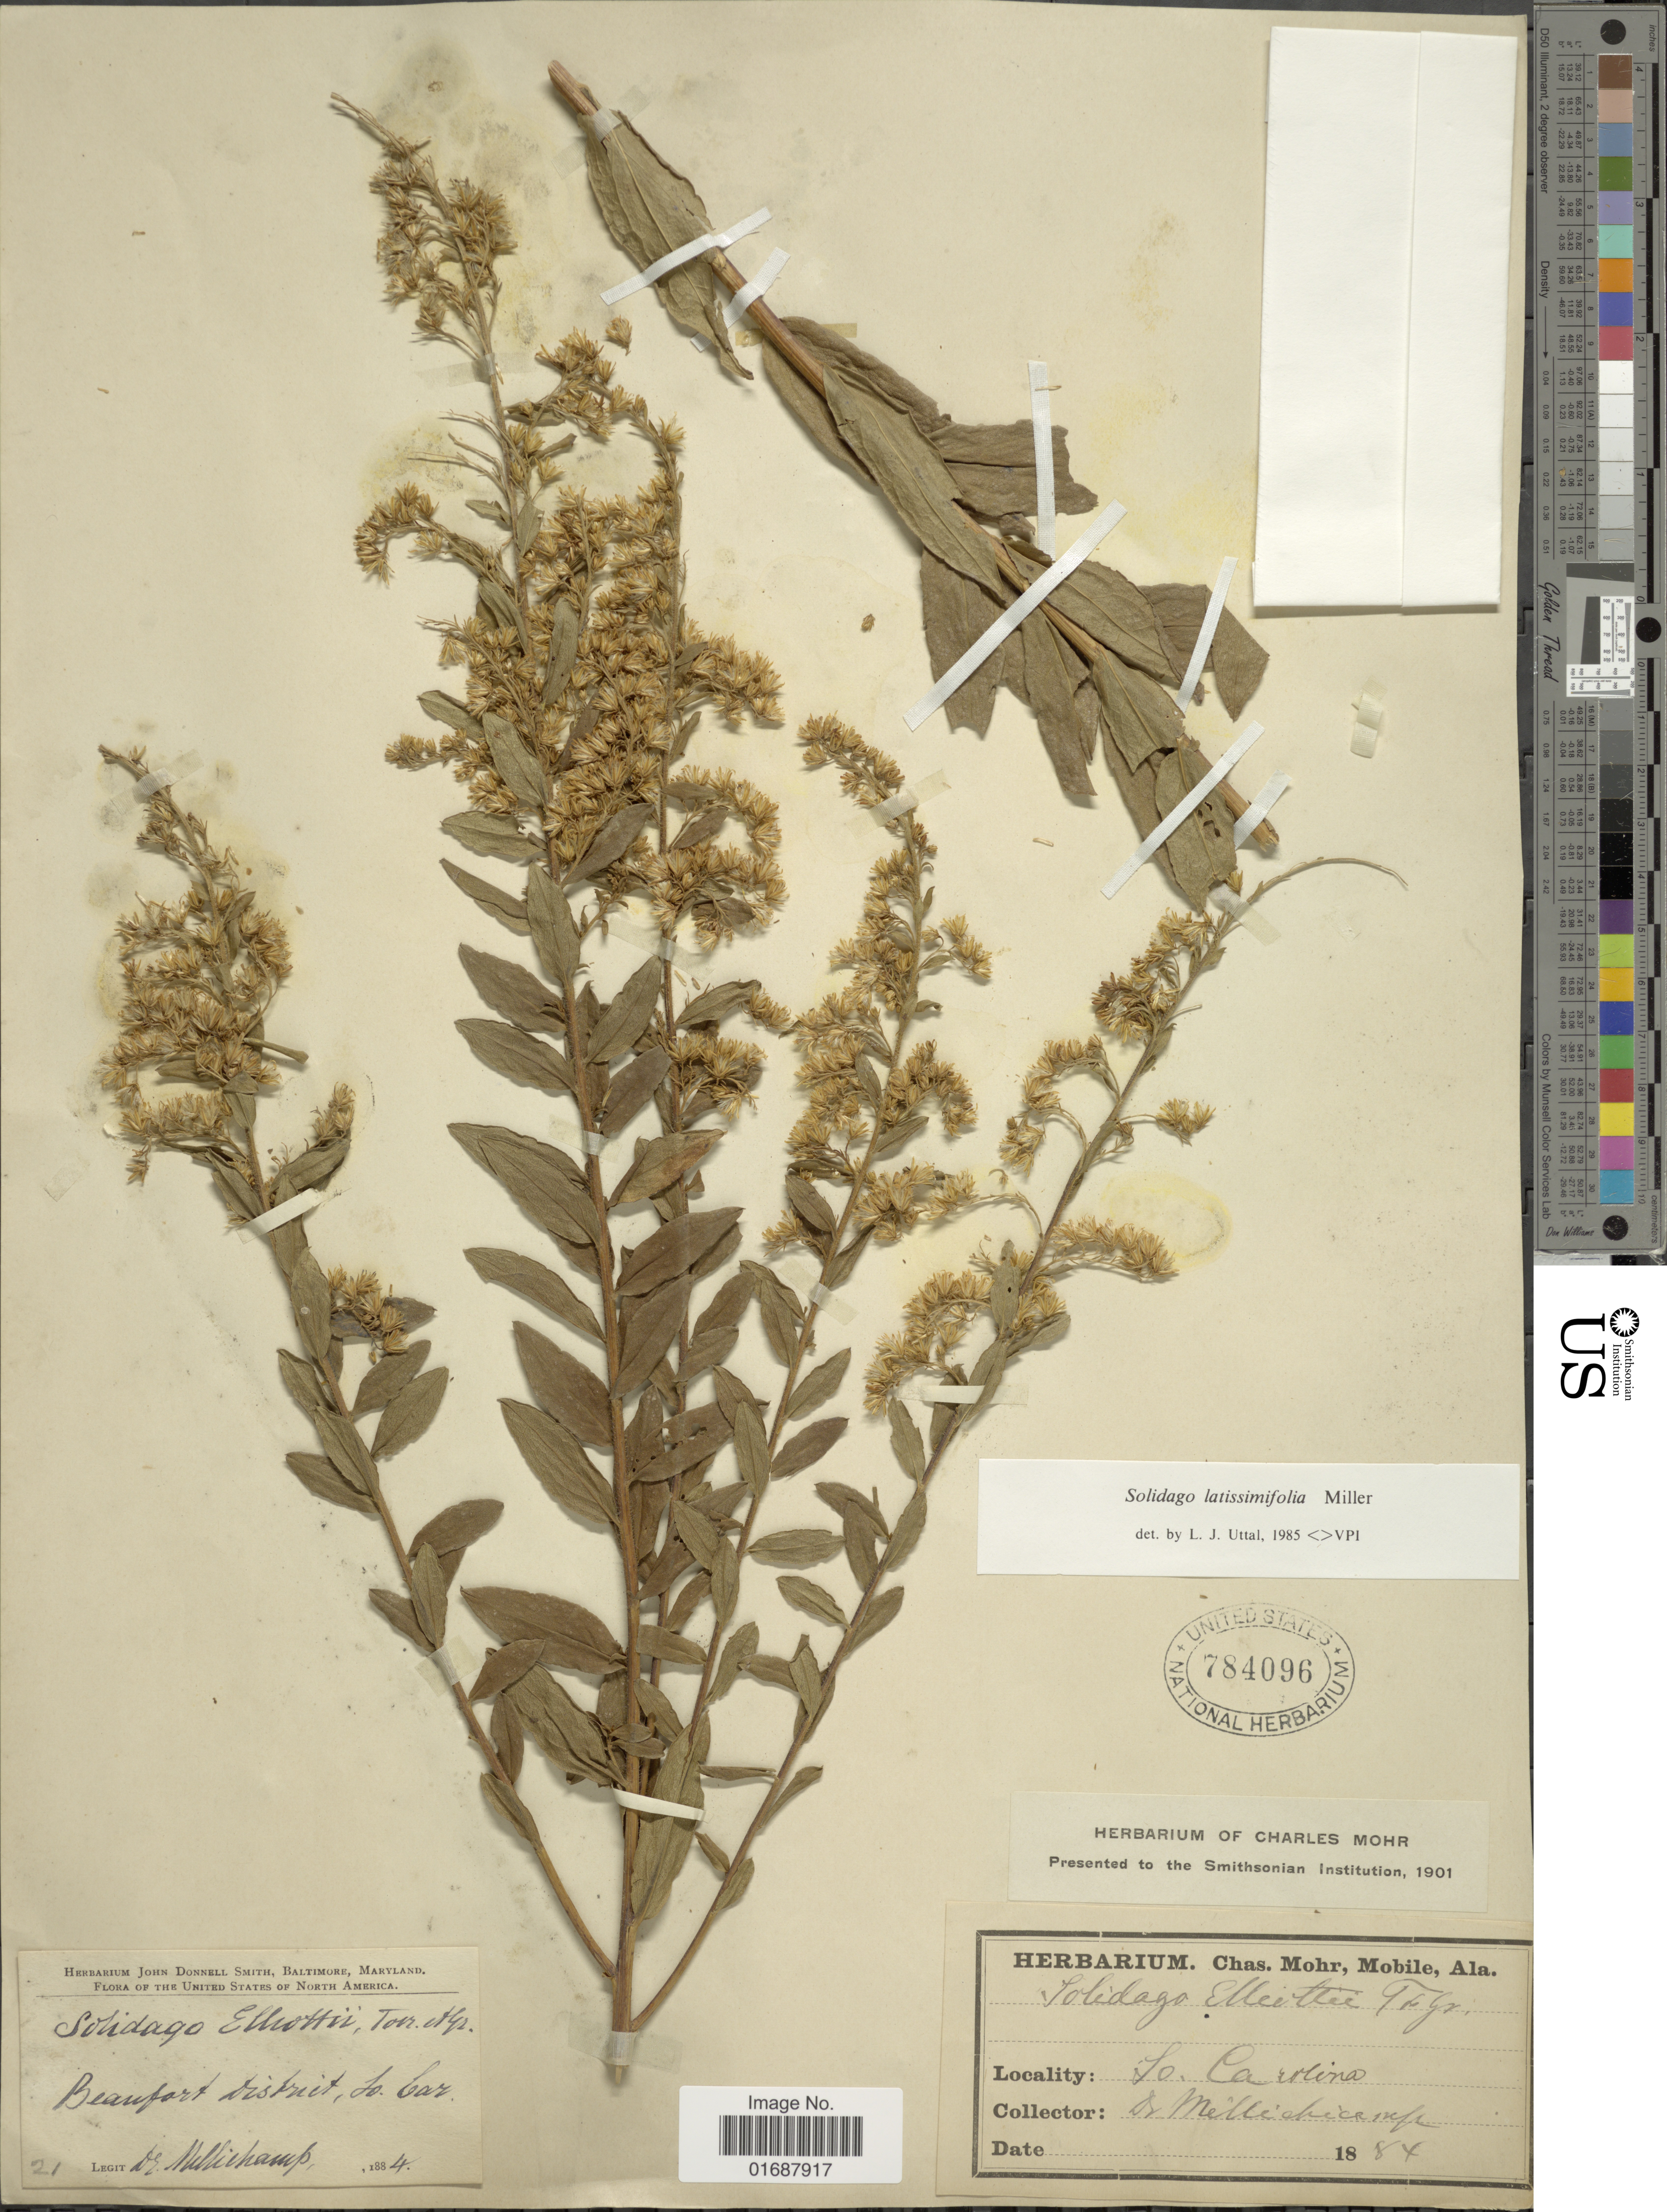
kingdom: Plantae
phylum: Tracheophyta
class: Magnoliopsida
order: Asterales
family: Asteraceae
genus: Solidago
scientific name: Solidago latissimifolia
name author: Mill.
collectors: J. H. Mellichamp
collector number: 21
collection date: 1884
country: United States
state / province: South Carolina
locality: So. Carolina. Beaufort District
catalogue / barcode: US 784096